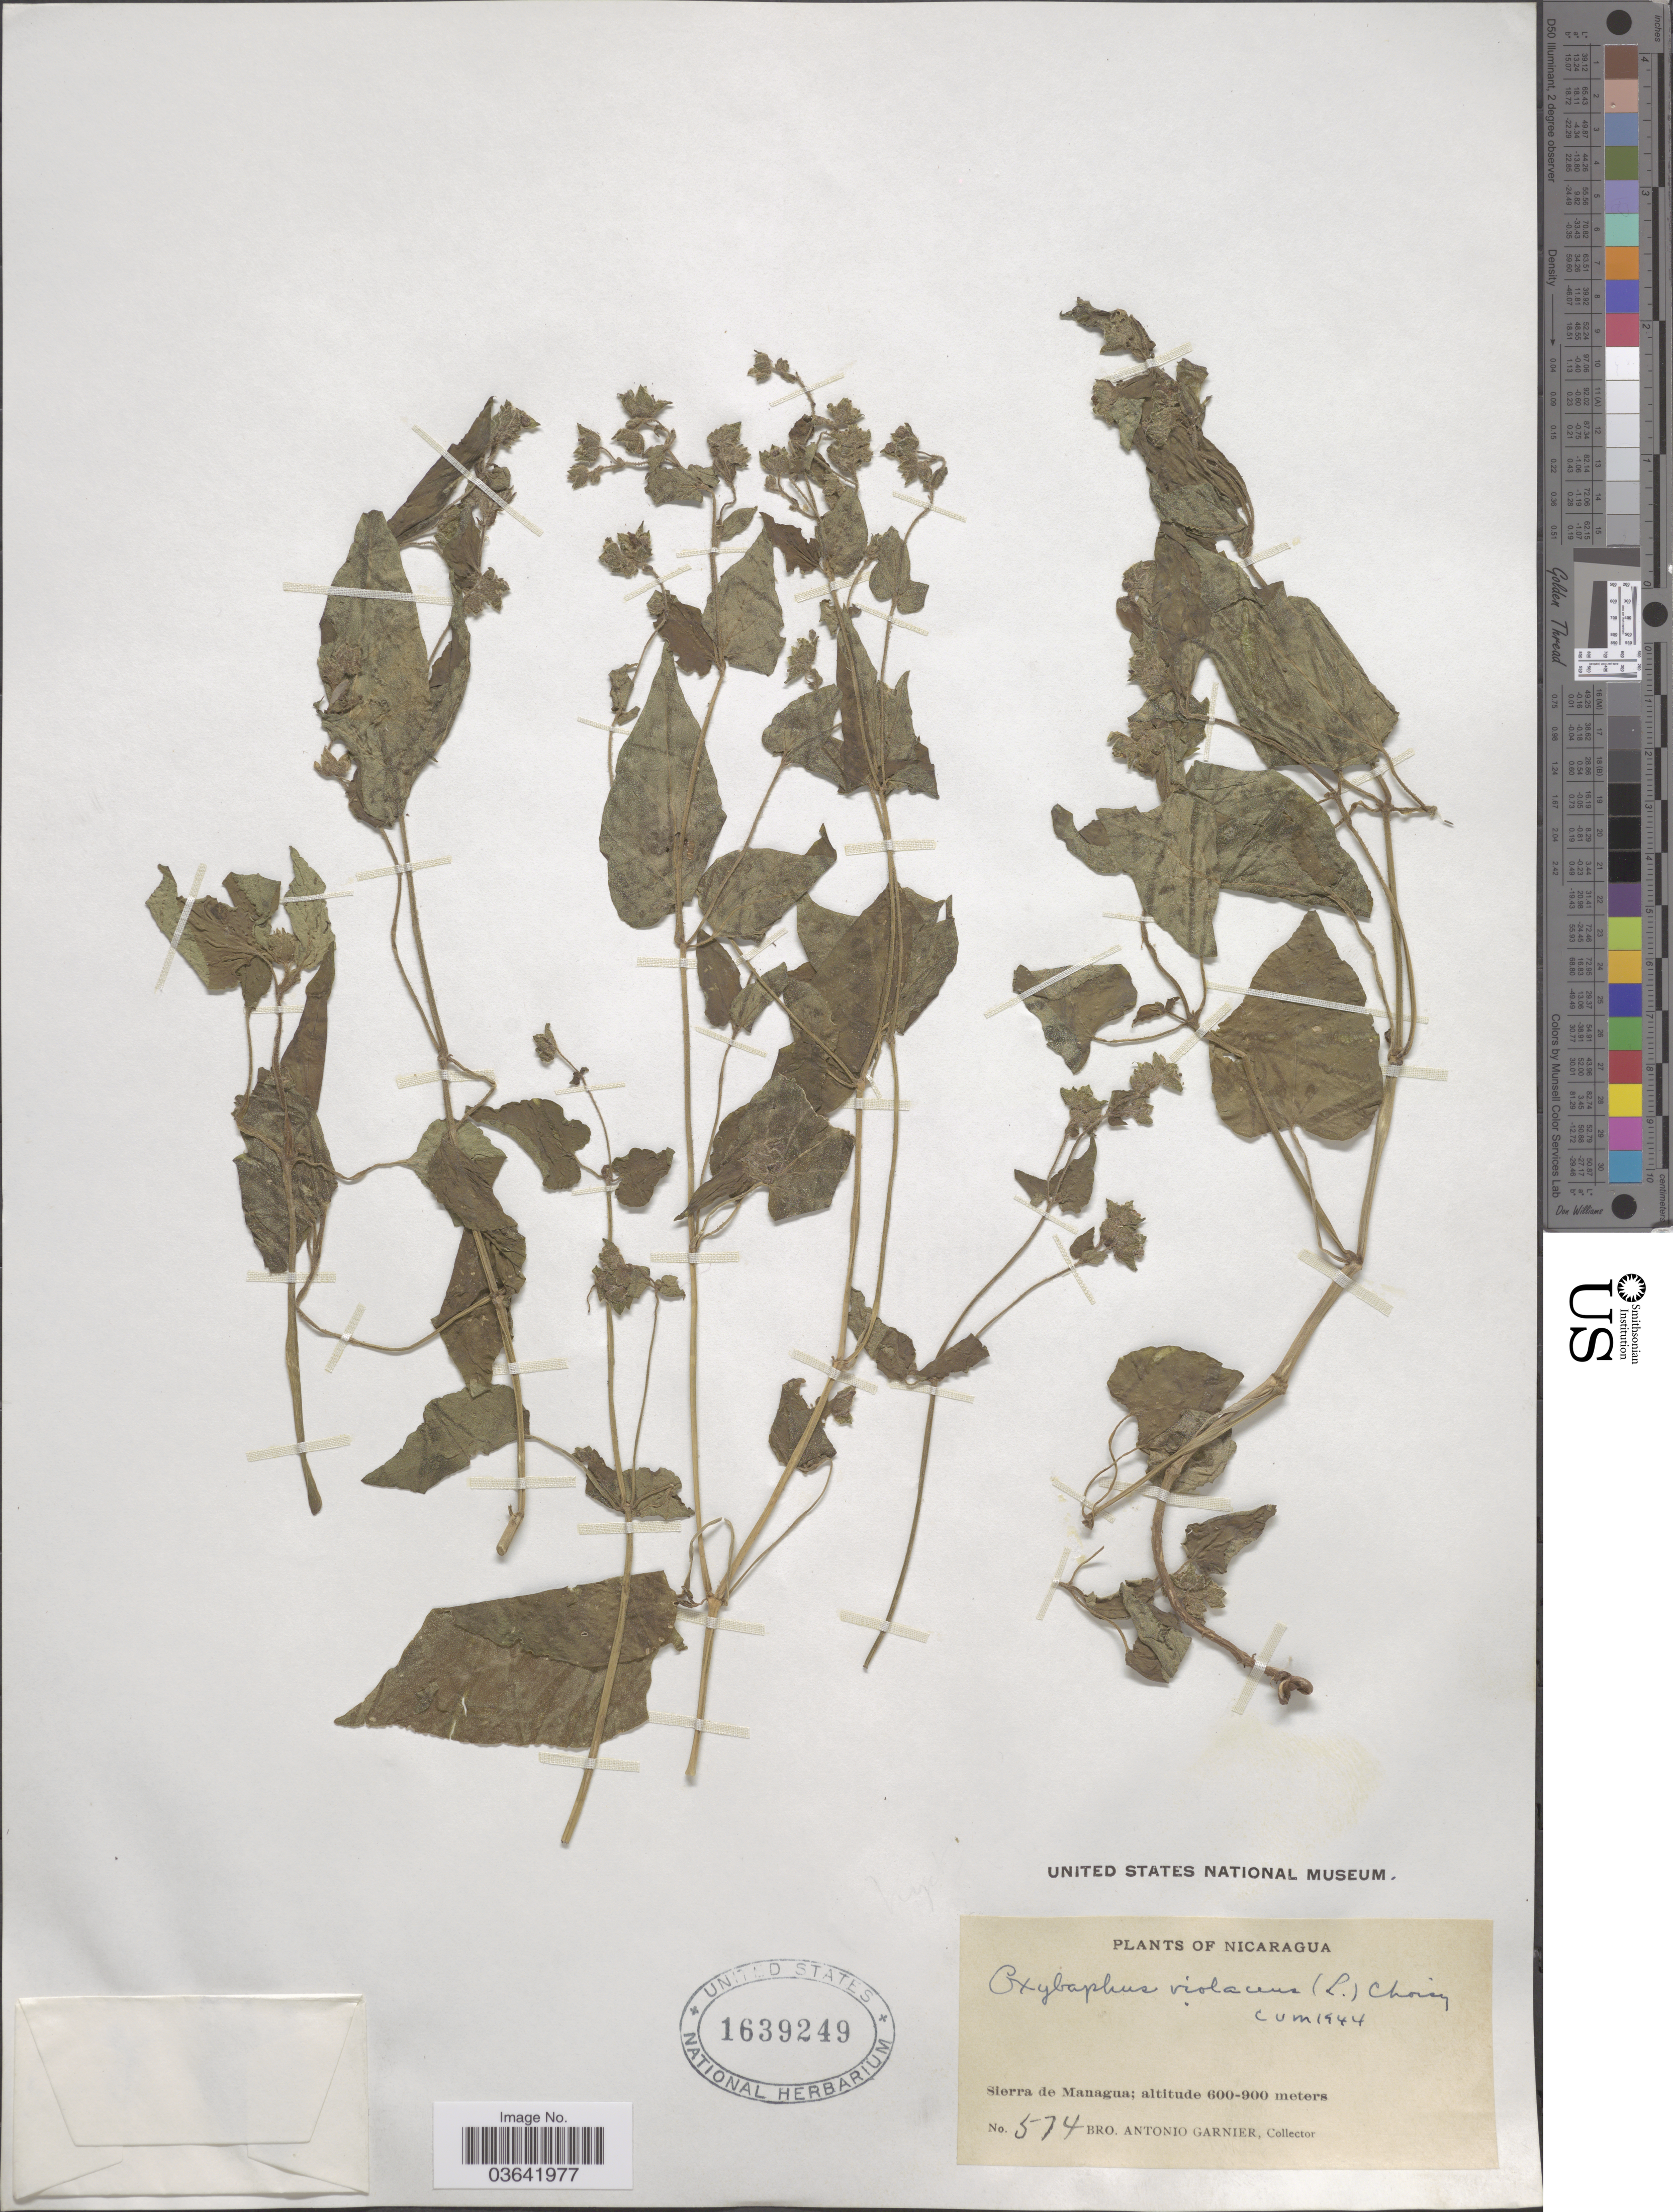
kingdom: Plantae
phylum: Tracheophyta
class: Magnoliopsida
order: Caryophyllales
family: Nyctaginaceae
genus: Mirabilis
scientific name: Mirabilis violacea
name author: (L.) Heimerl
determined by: Strong, Mark T., (BOT), Smithsonian Institution - National Museum of Natural History (UNITED STATES)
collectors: Bro. A. Garnier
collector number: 574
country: Nicaragua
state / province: Managua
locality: Sierra de Managua.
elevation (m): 600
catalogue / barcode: US 1639249